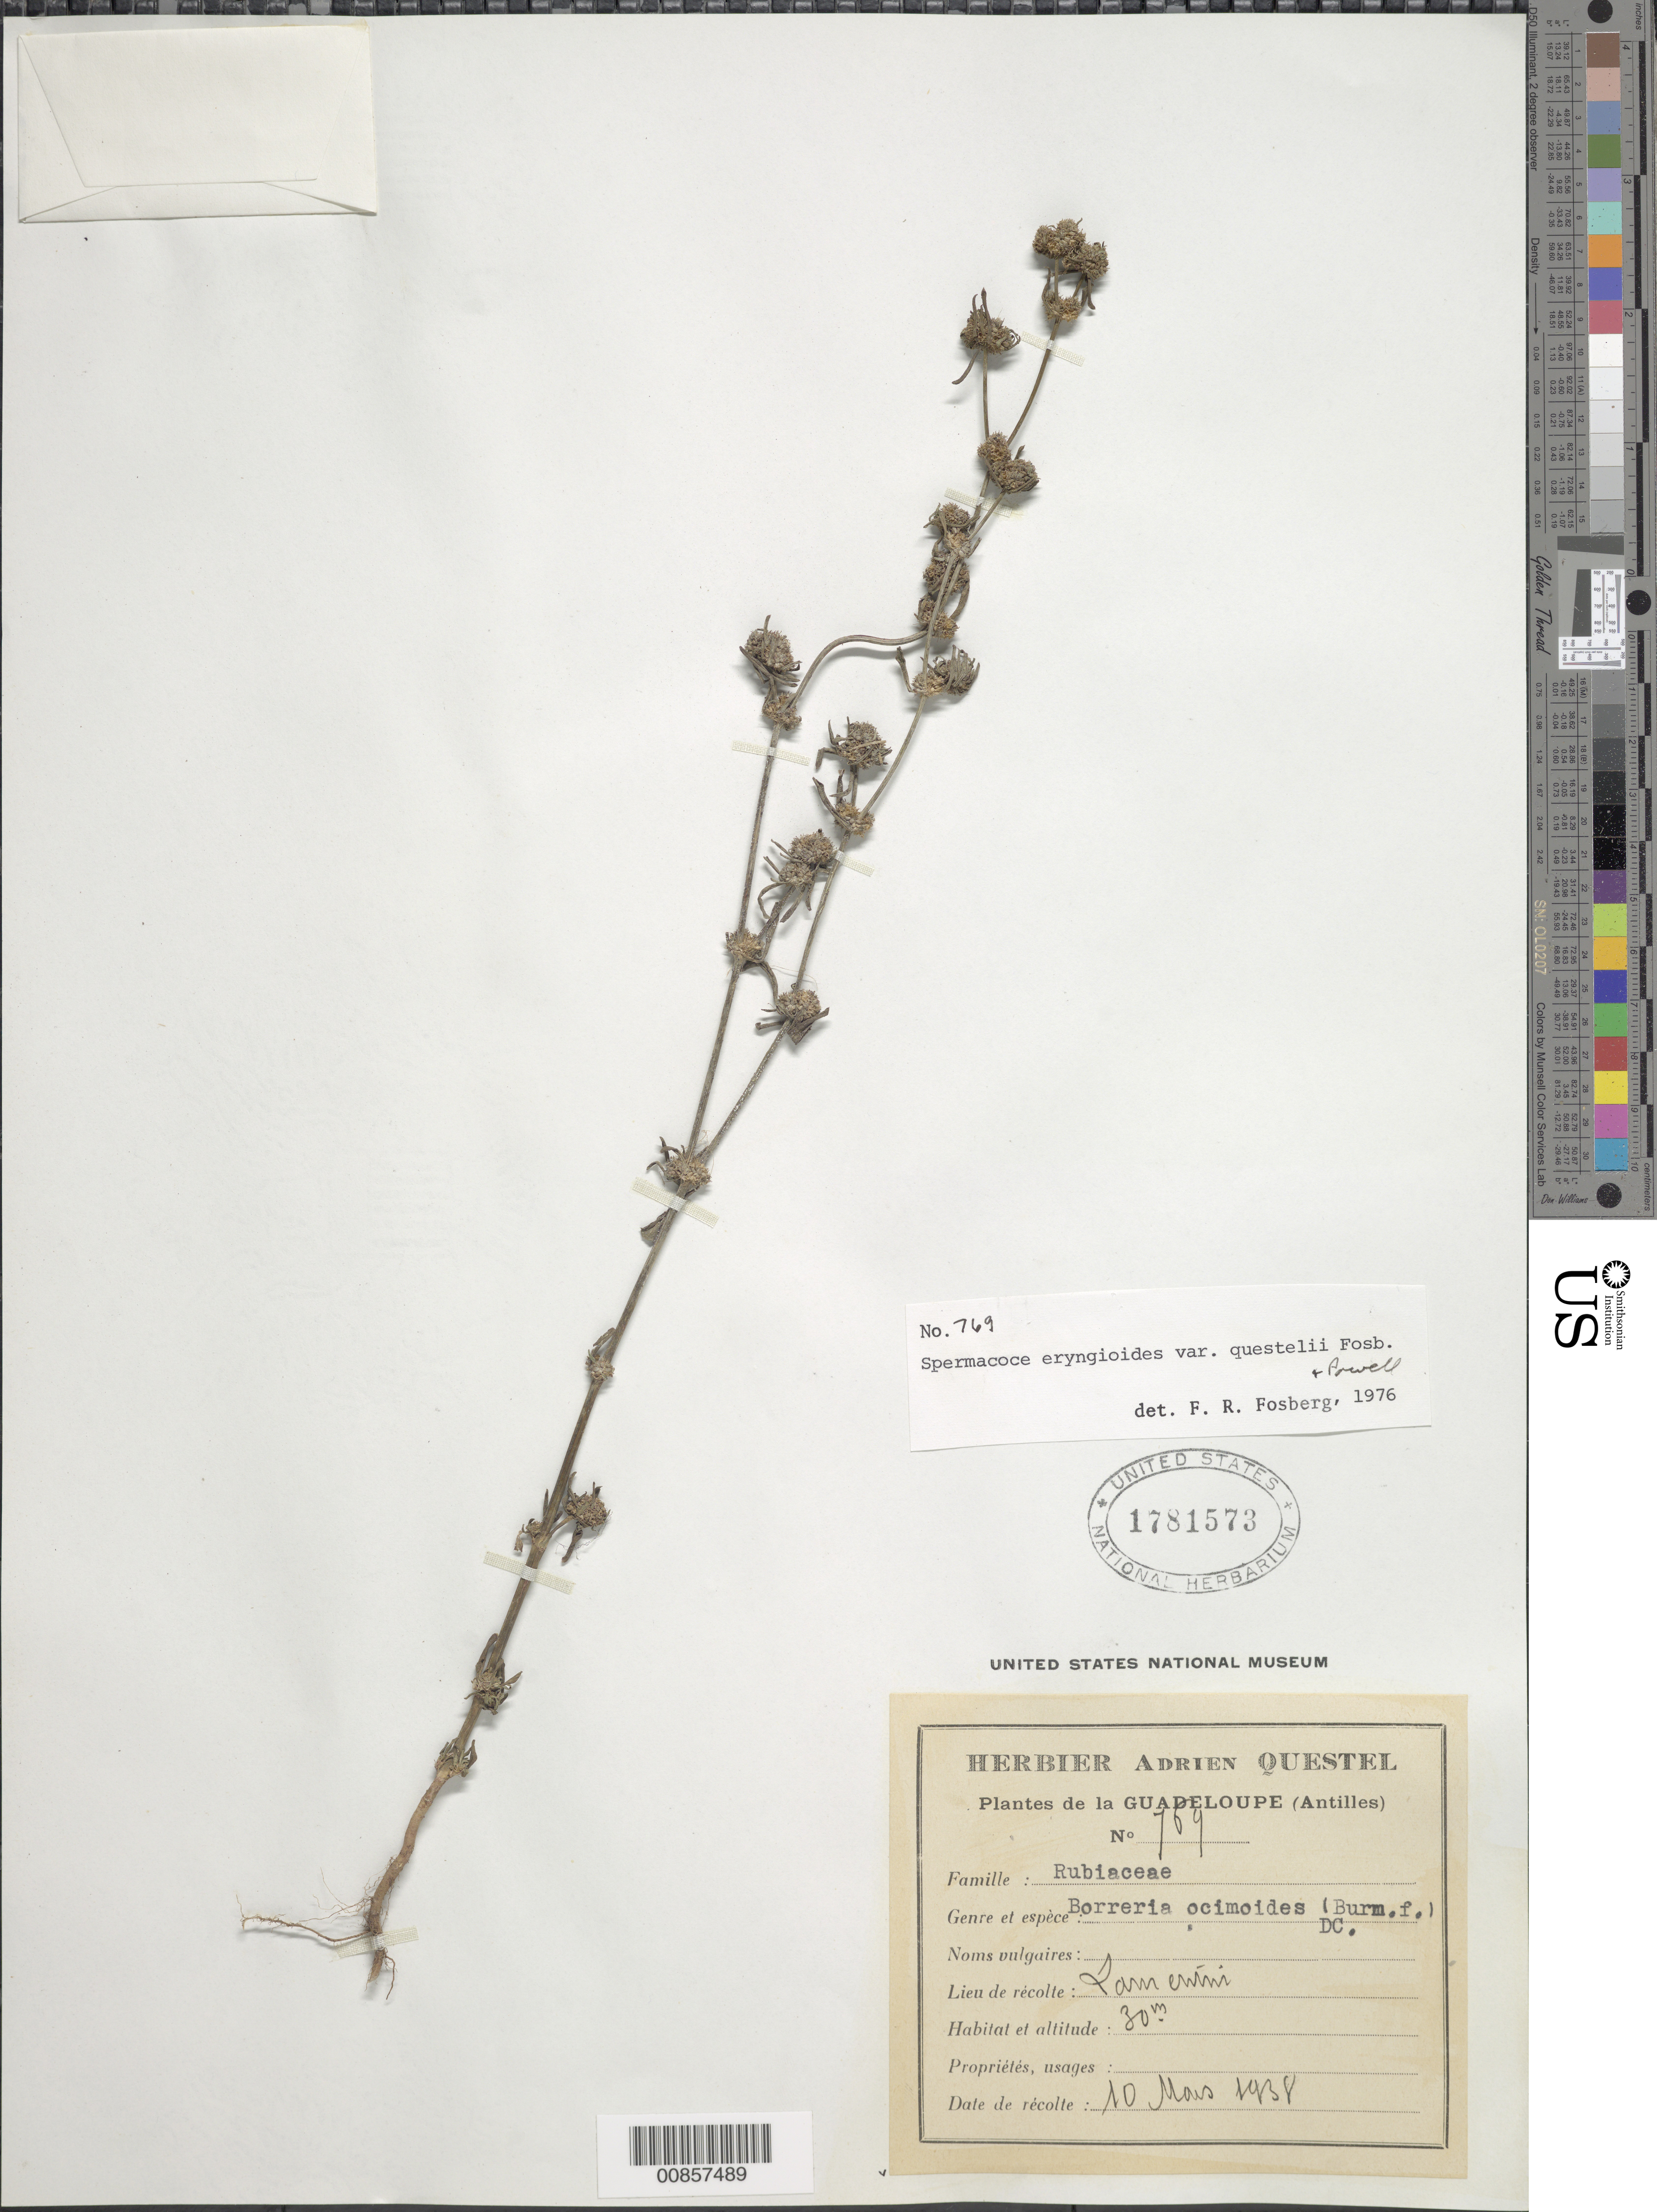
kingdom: Plantae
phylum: Tracheophyta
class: Magnoliopsida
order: Gentianales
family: Rubiaceae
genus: Spermacoce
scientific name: Spermacoce eryngioides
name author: (Cham. & Schltdl.) Kuntze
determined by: Fosberg, F. R.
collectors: A. Questel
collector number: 769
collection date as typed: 10 Mar 1938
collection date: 1938-03-10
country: Guadeloupe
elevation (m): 30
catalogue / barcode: US 1781573